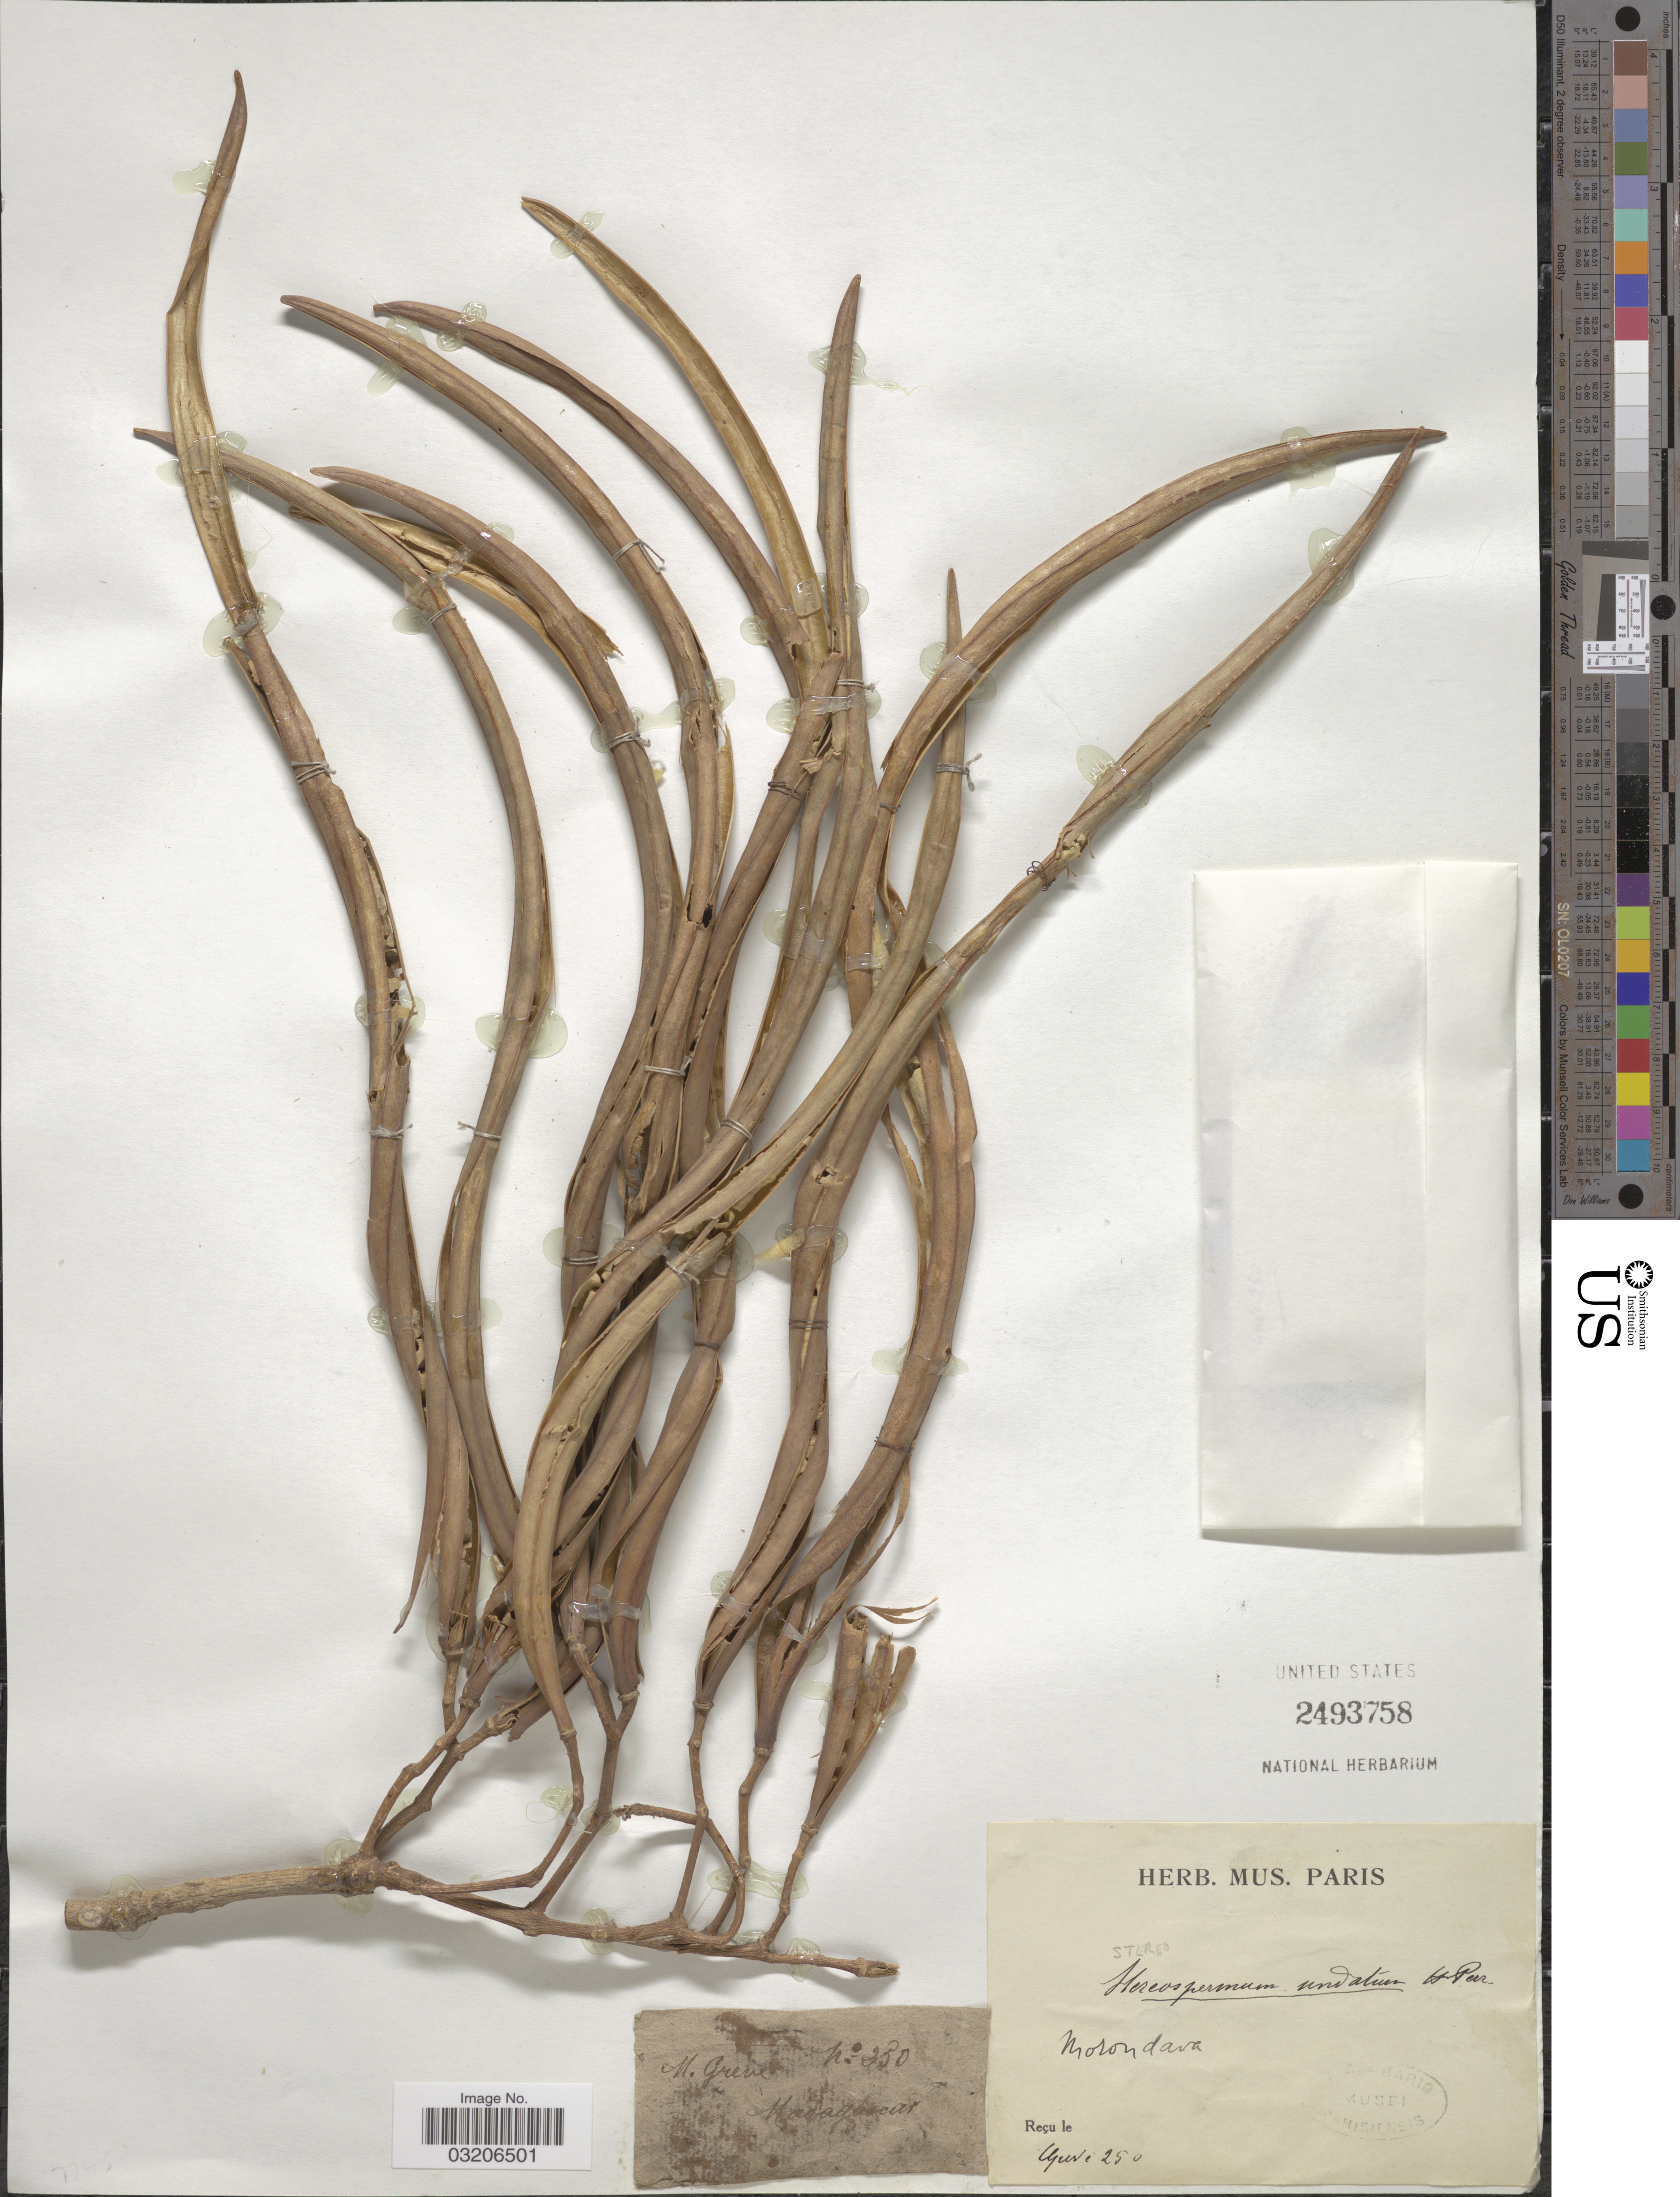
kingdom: Plantae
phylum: Tracheophyta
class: Magnoliopsida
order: Lamiales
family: Bignoniaceae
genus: Stereospermum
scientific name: Stereospermum undatum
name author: H. Perrier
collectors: M. Greve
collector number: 250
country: Madagascar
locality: Morondava.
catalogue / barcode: US 2493758